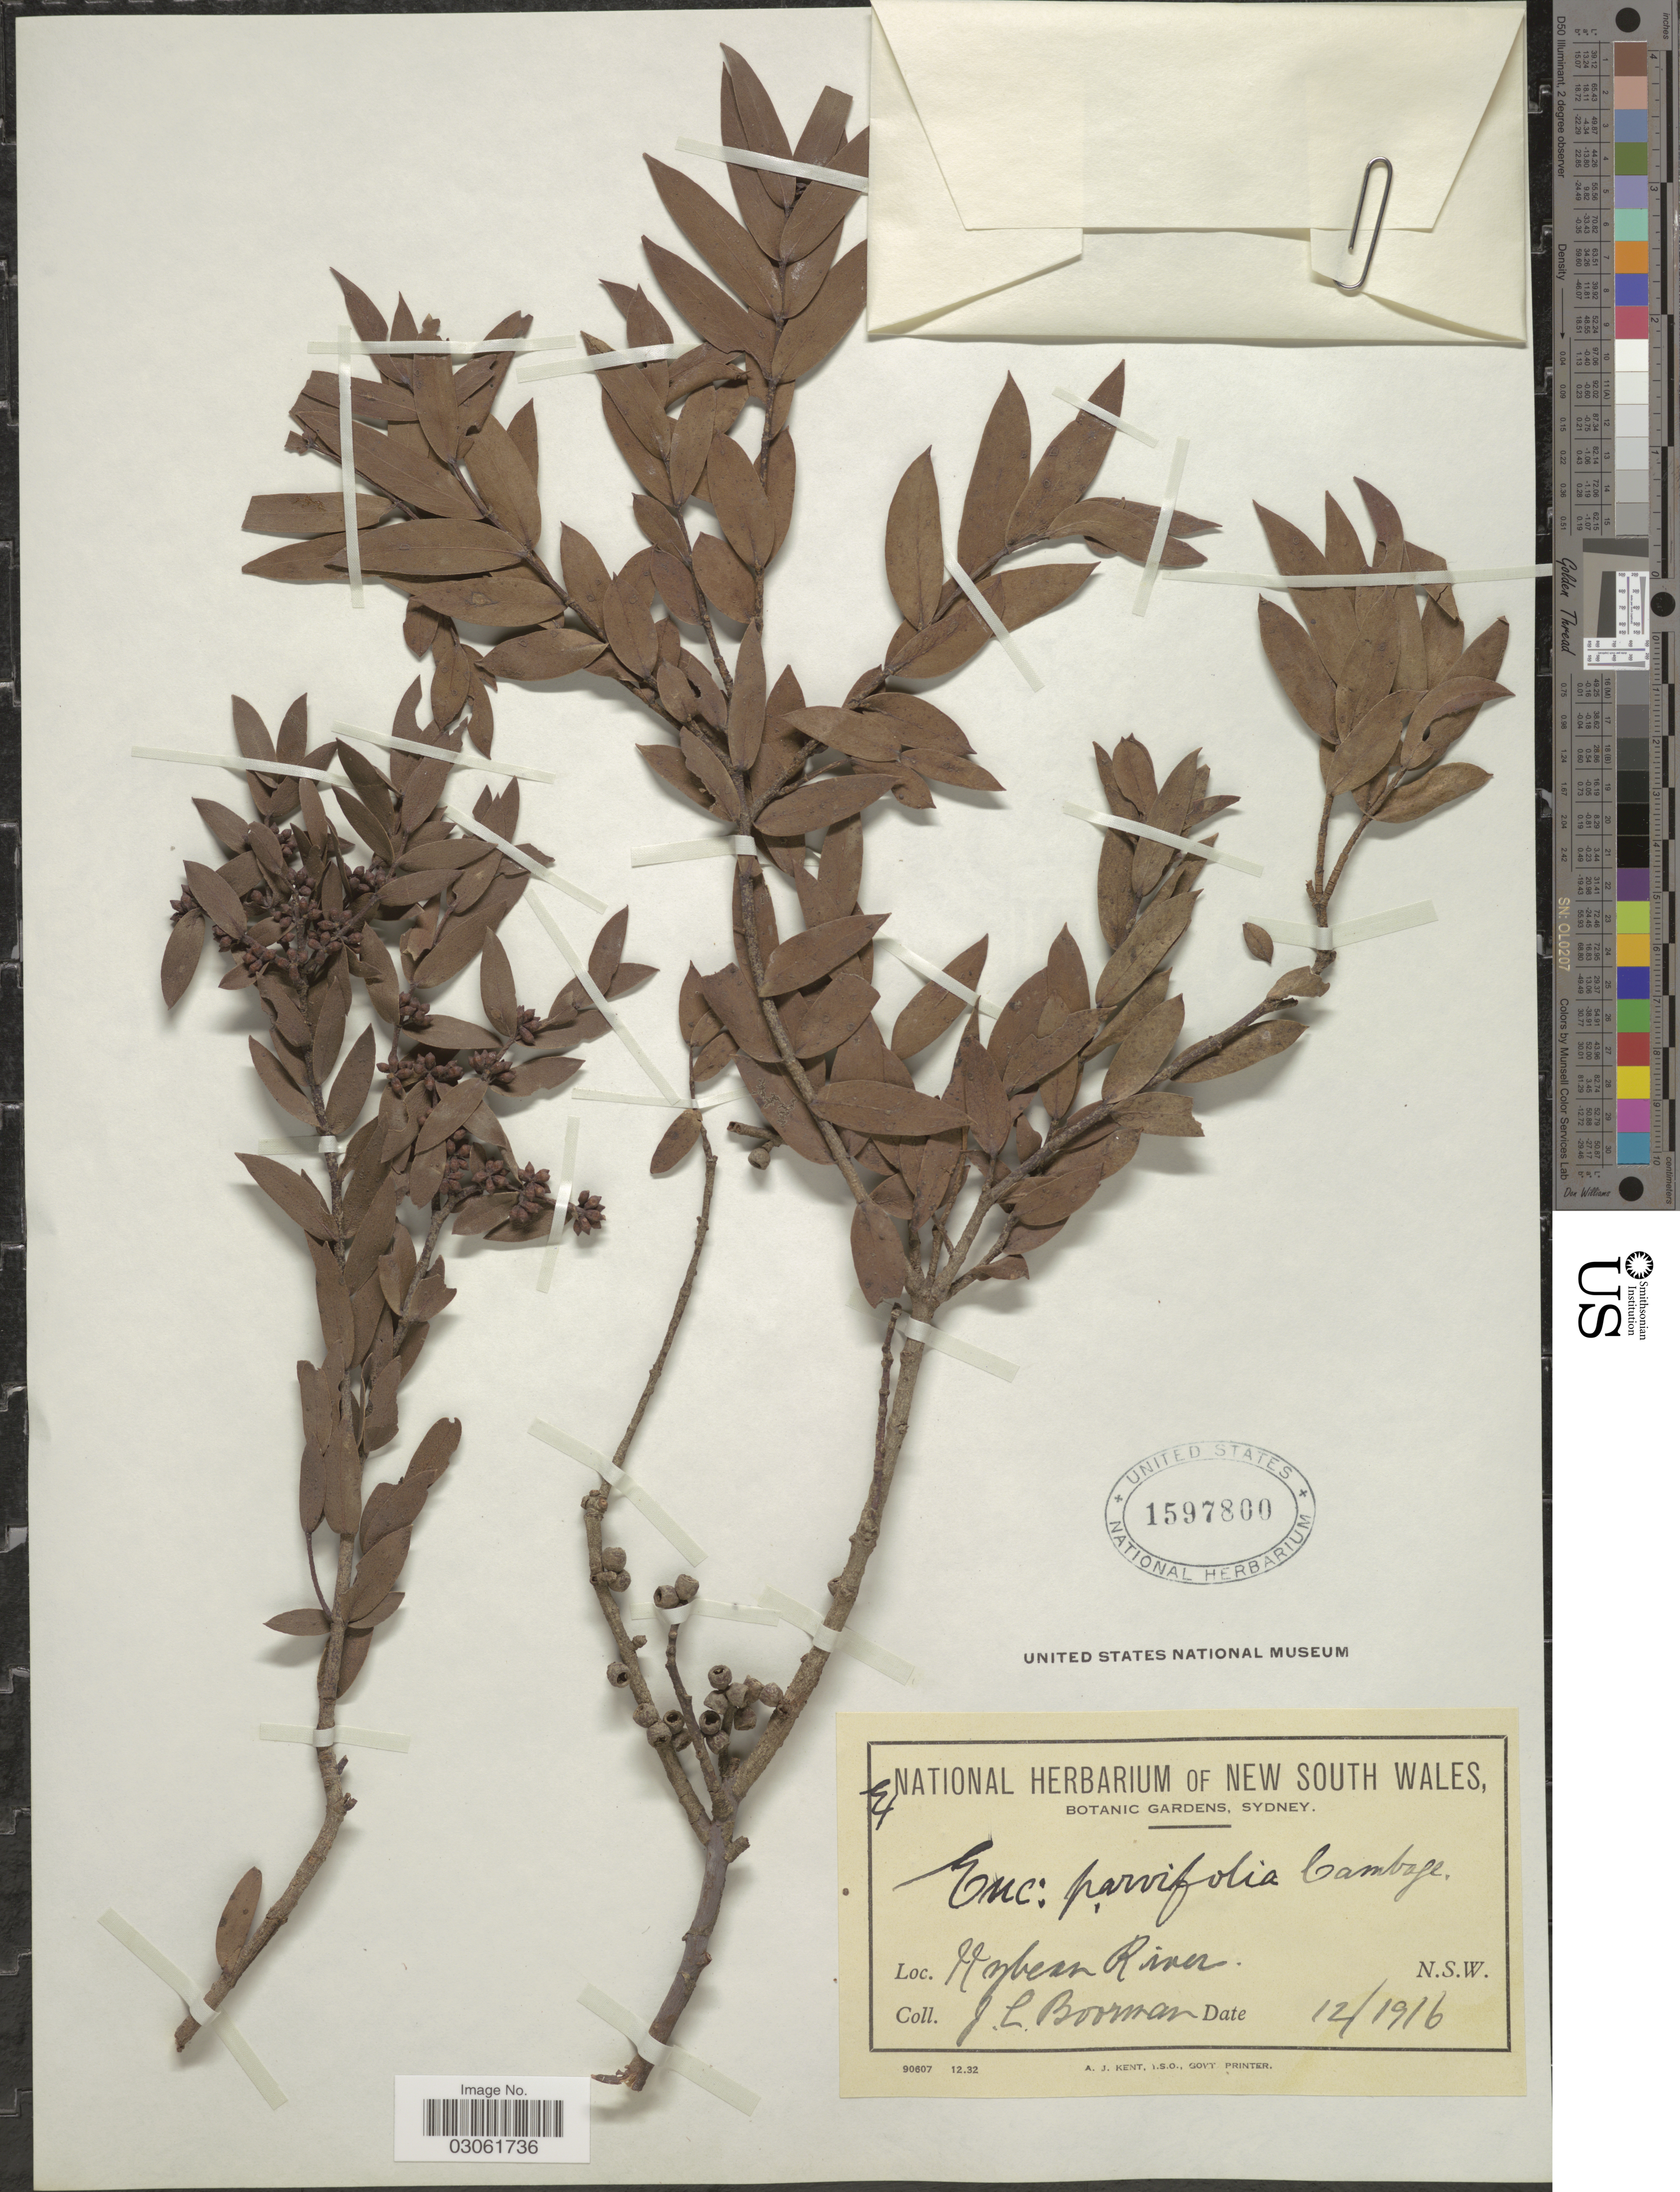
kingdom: Plantae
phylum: Tracheophyta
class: Magnoliopsida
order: Myrtales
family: Myrtaceae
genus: Eucalyptus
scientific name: Eucalyptus parvifolia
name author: Cambage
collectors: J. Boorman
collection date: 1916-12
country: Australia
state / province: New South Wales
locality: Nepean River.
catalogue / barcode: US 1597800